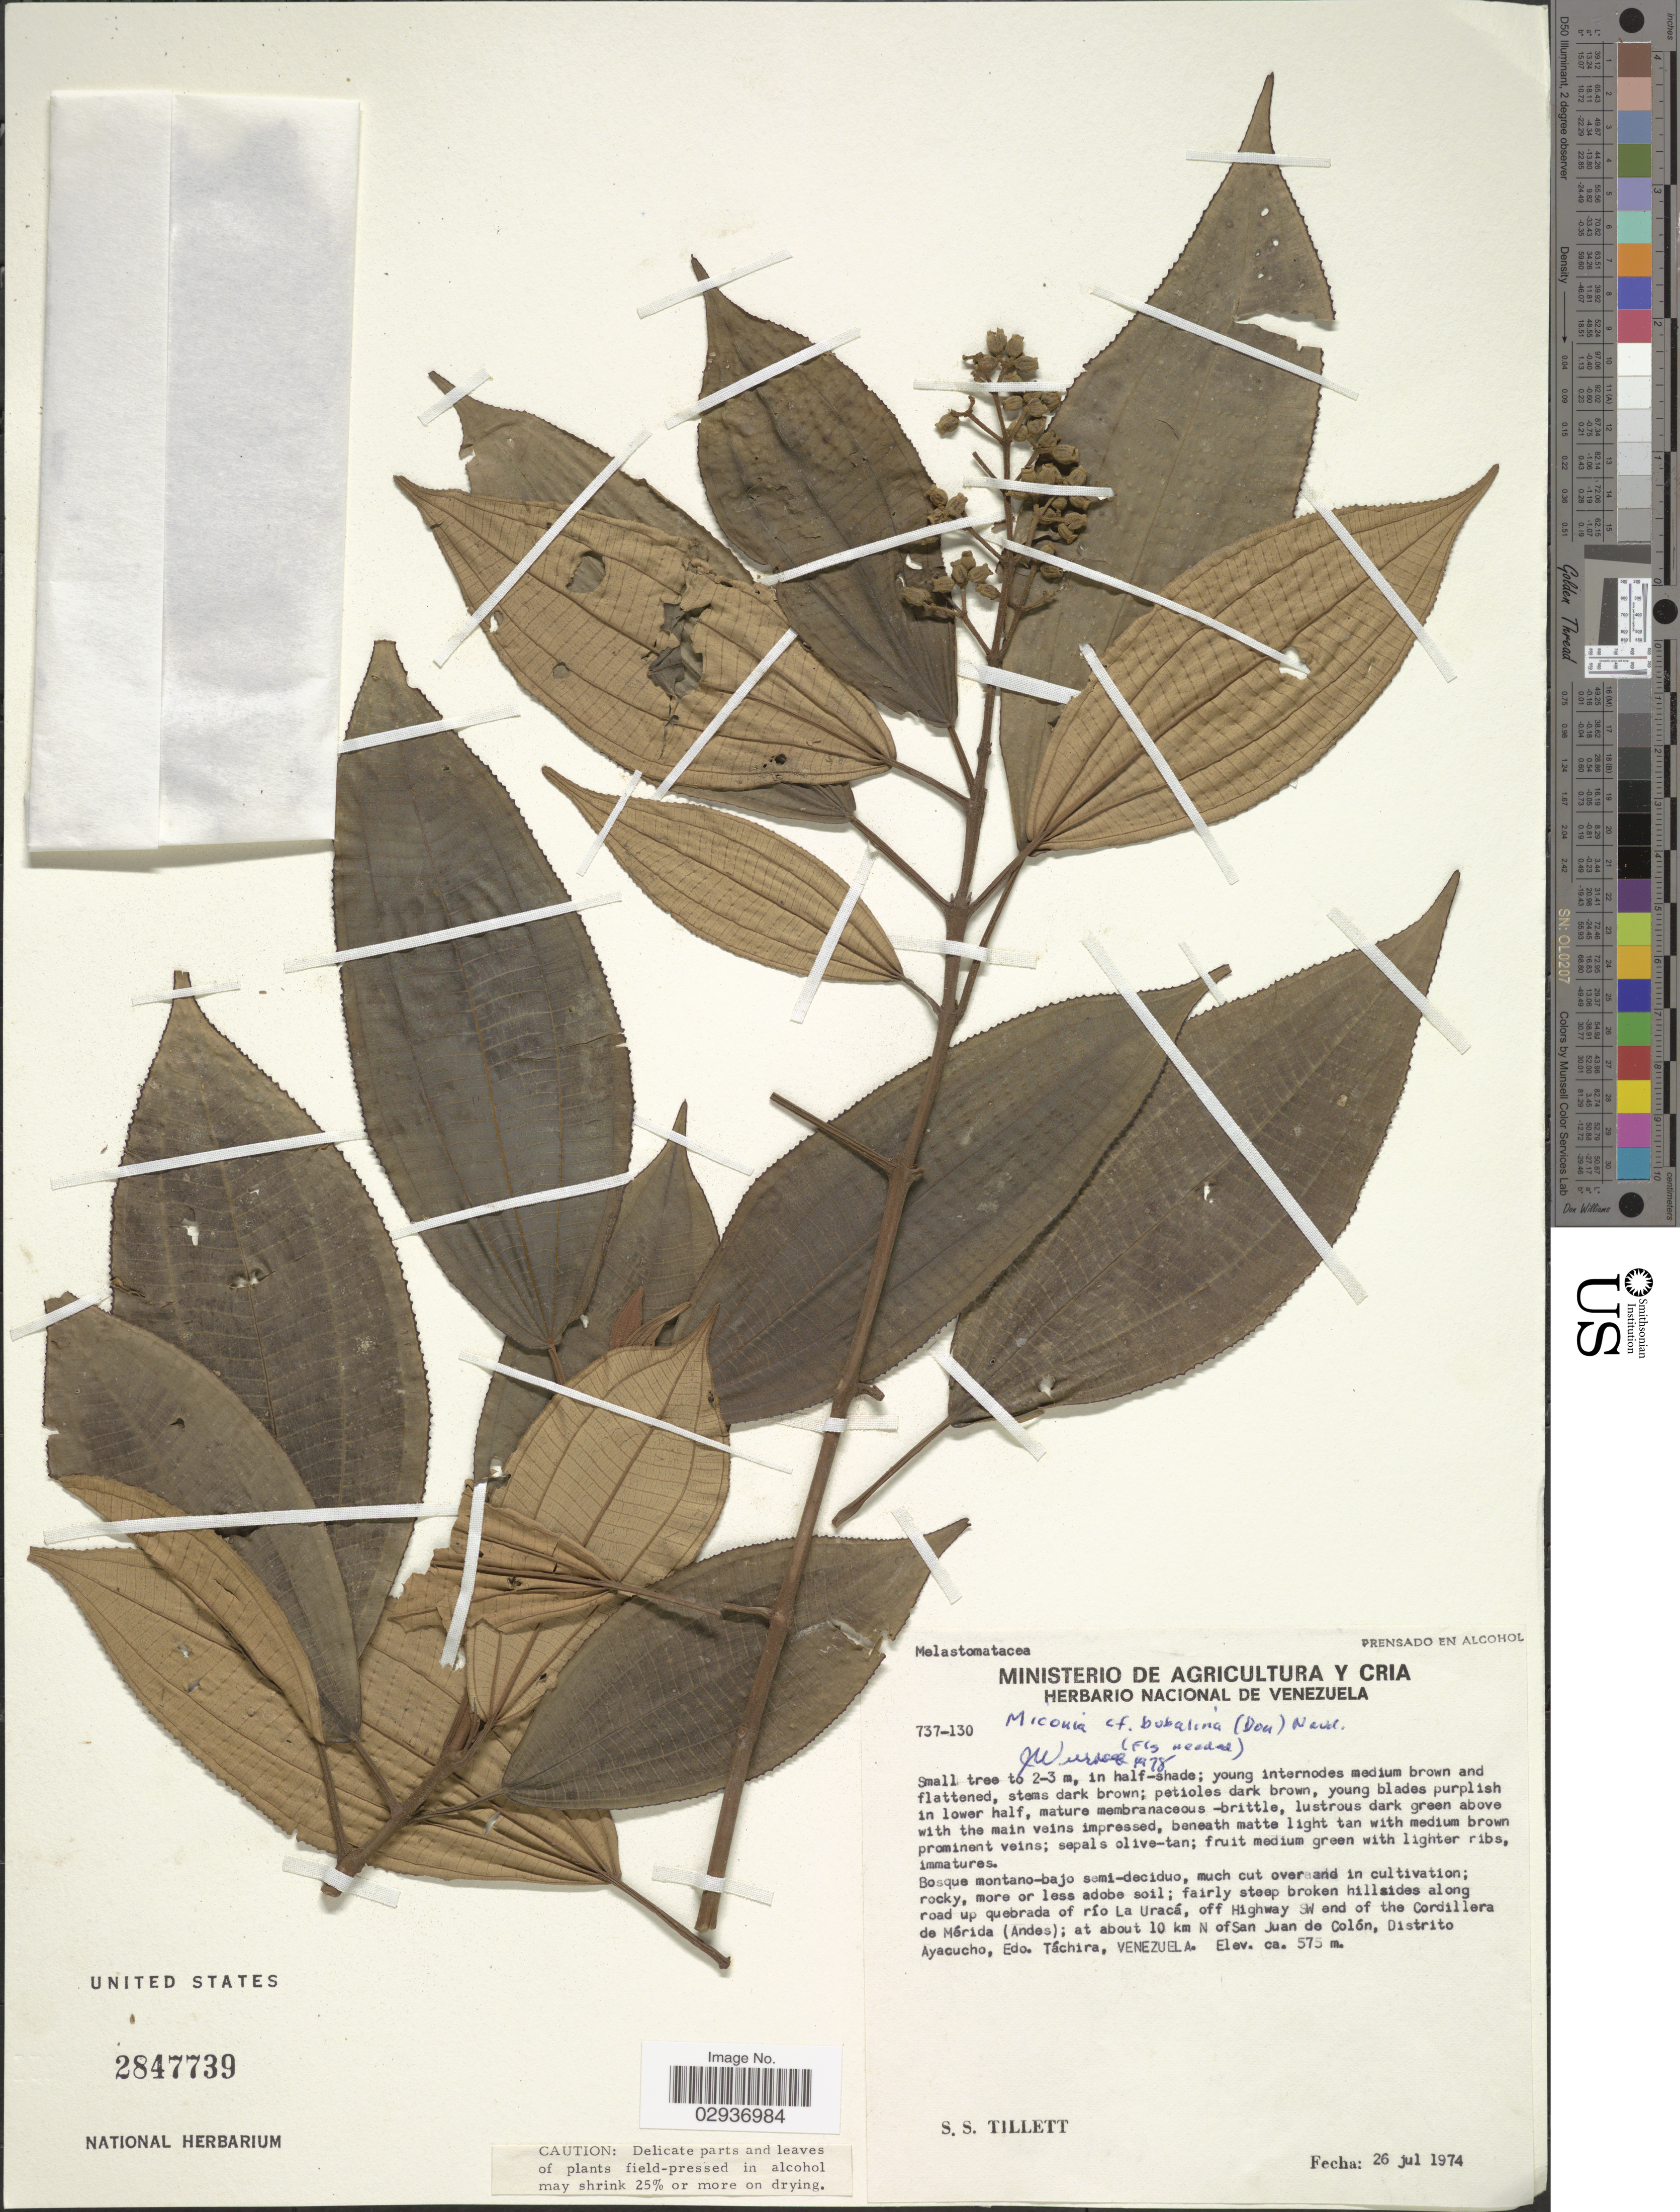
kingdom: Plantae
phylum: Tracheophyta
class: Magnoliopsida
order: Myrtales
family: Melastomataceae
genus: Miconia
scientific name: Miconia bubalina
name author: Naudin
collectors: S. S. Tillett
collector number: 737-130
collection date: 1974-07-26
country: Venezuela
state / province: Tachira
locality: Fairly steep broken hillsides along road up quebrada of río La Uracá, off Highway SW end of the Cordillera de Mérida (Andes); at about 10 km N of San Juan de Colón, Distrito Ayacucho, Edo. Táchira.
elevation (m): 575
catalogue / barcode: US 2847739